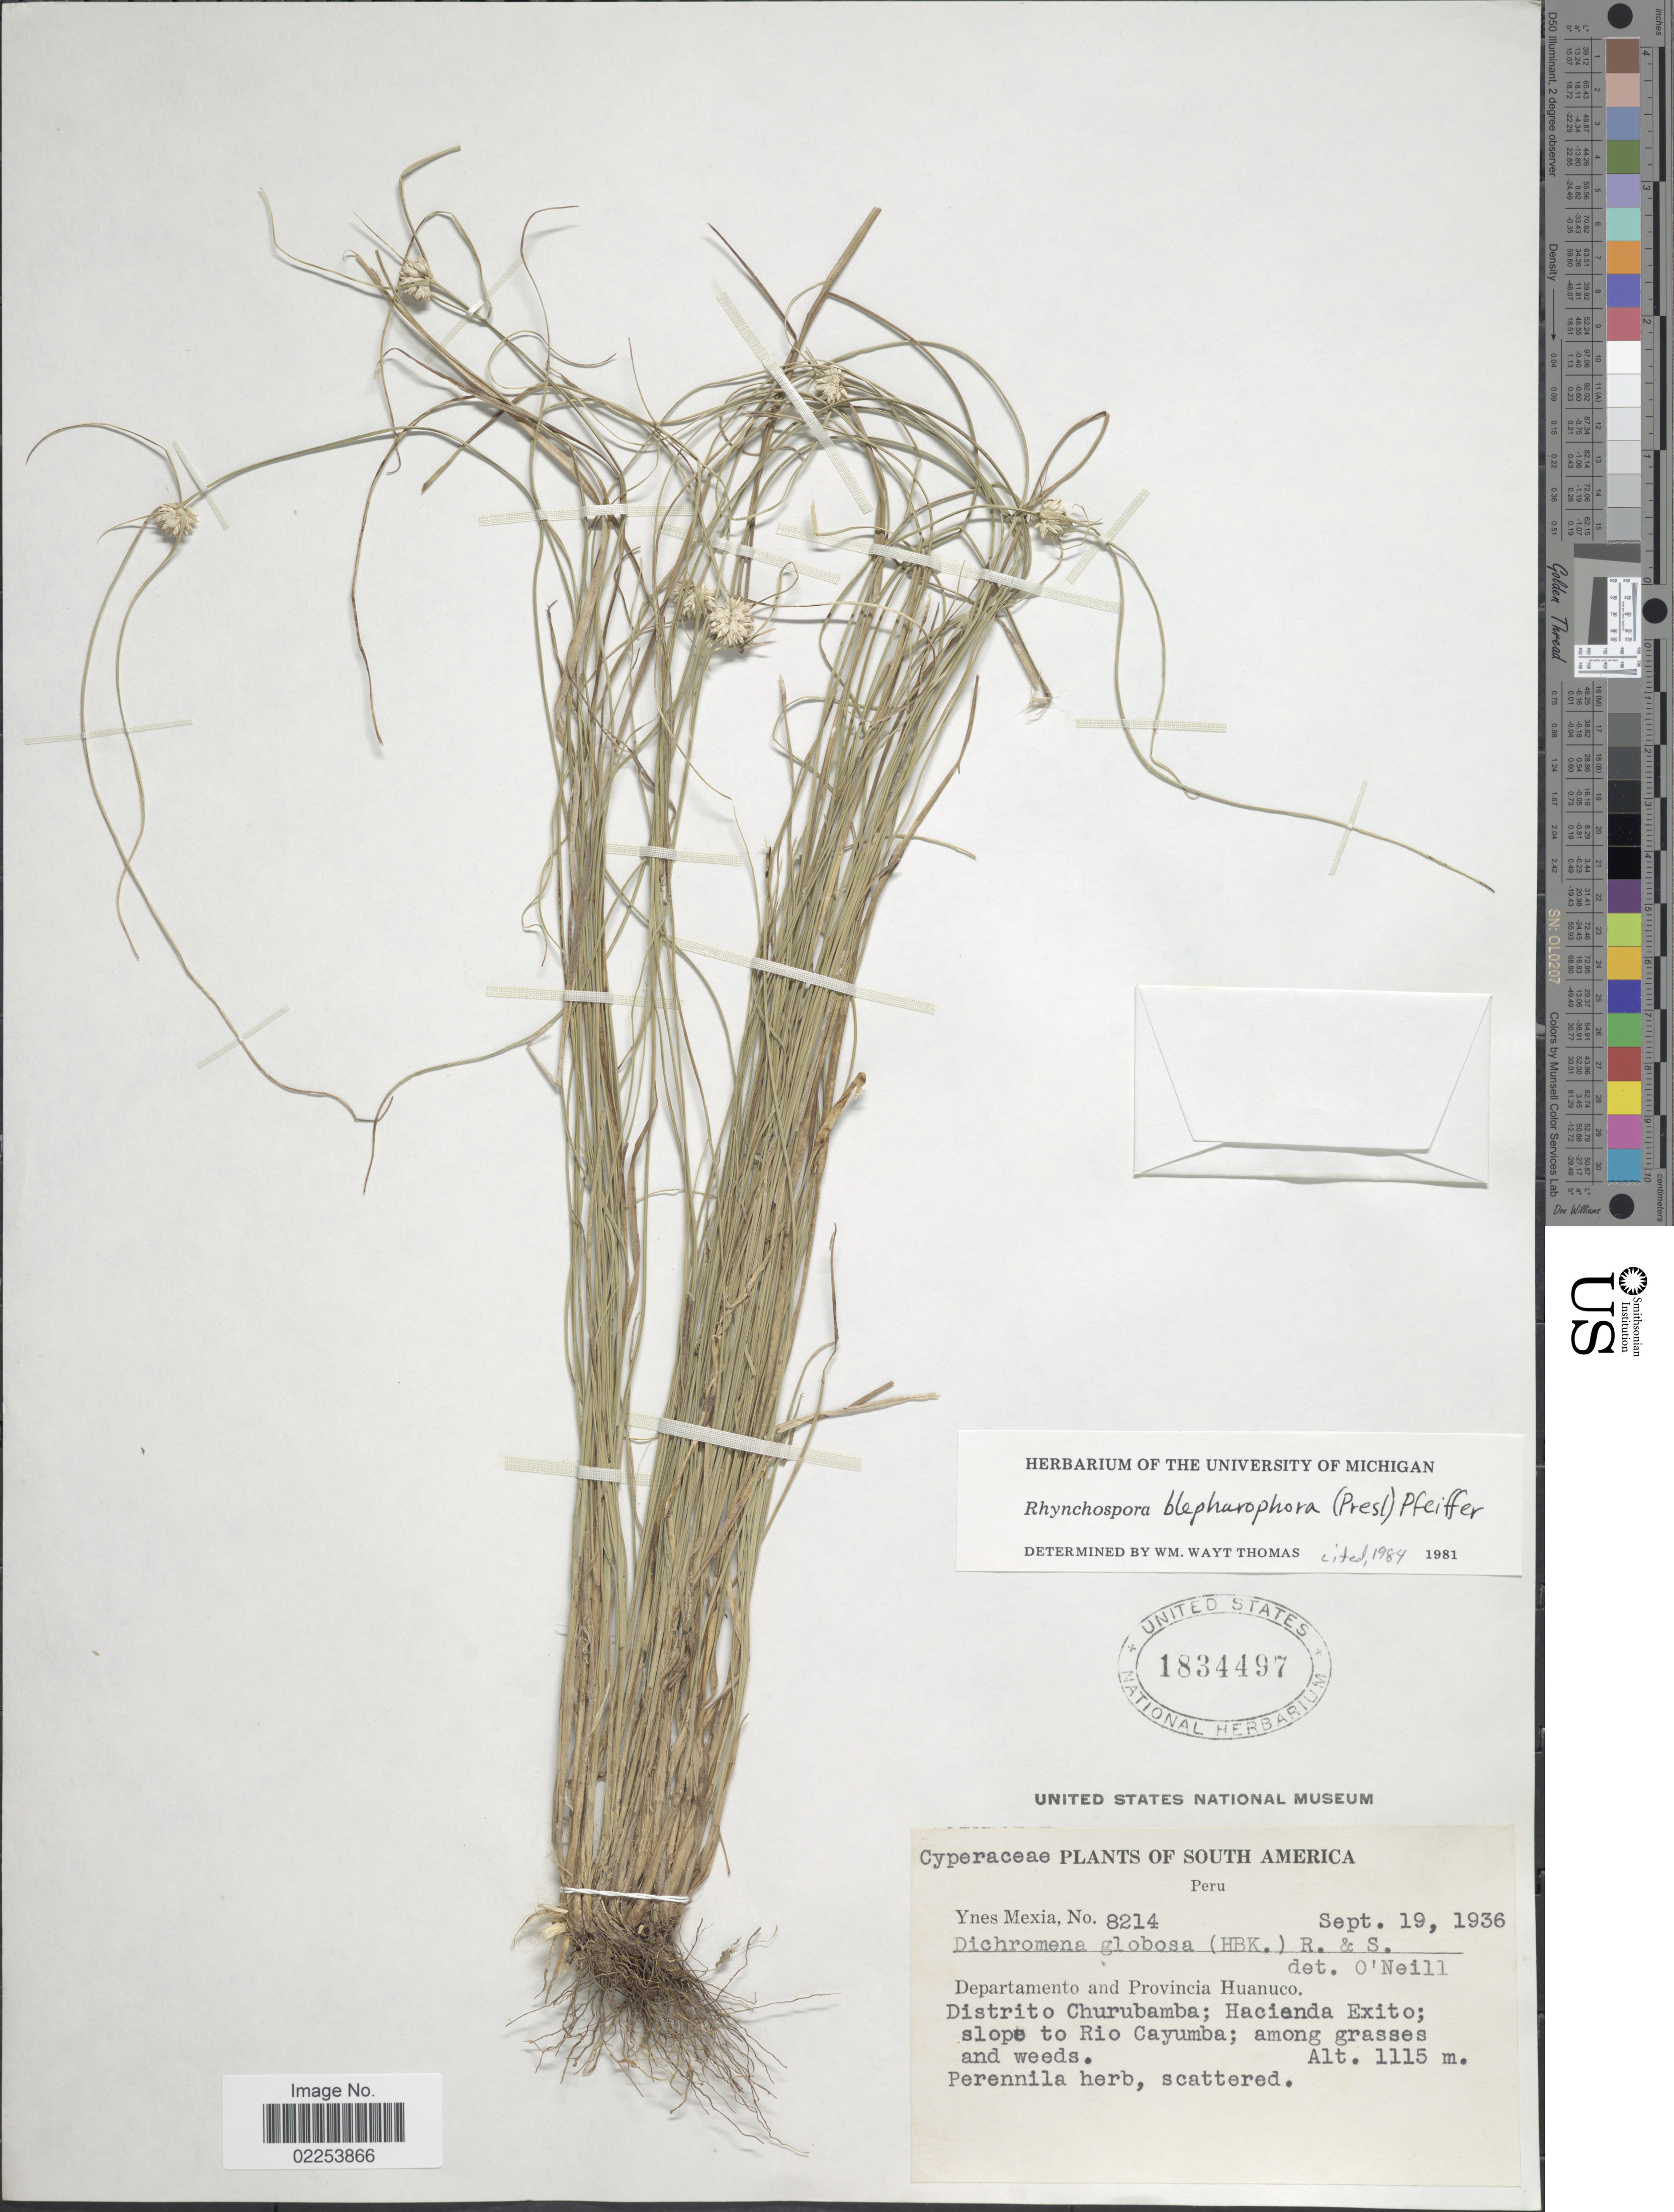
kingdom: Plantae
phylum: Tracheophyta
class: Liliopsida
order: Poales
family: Cyperaceae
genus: Rhynchospora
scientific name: Rhynchospora blepharophora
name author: (J. Presl & C. Presl) H. Pfeiff.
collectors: Y. Mexia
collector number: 8214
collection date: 1936-09-19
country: Peru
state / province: Huánuco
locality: Provincia Huanuco. Distrito Churubamba; Hacienda Exito; slope to Rio Cayumba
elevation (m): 1115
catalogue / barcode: US 1834497